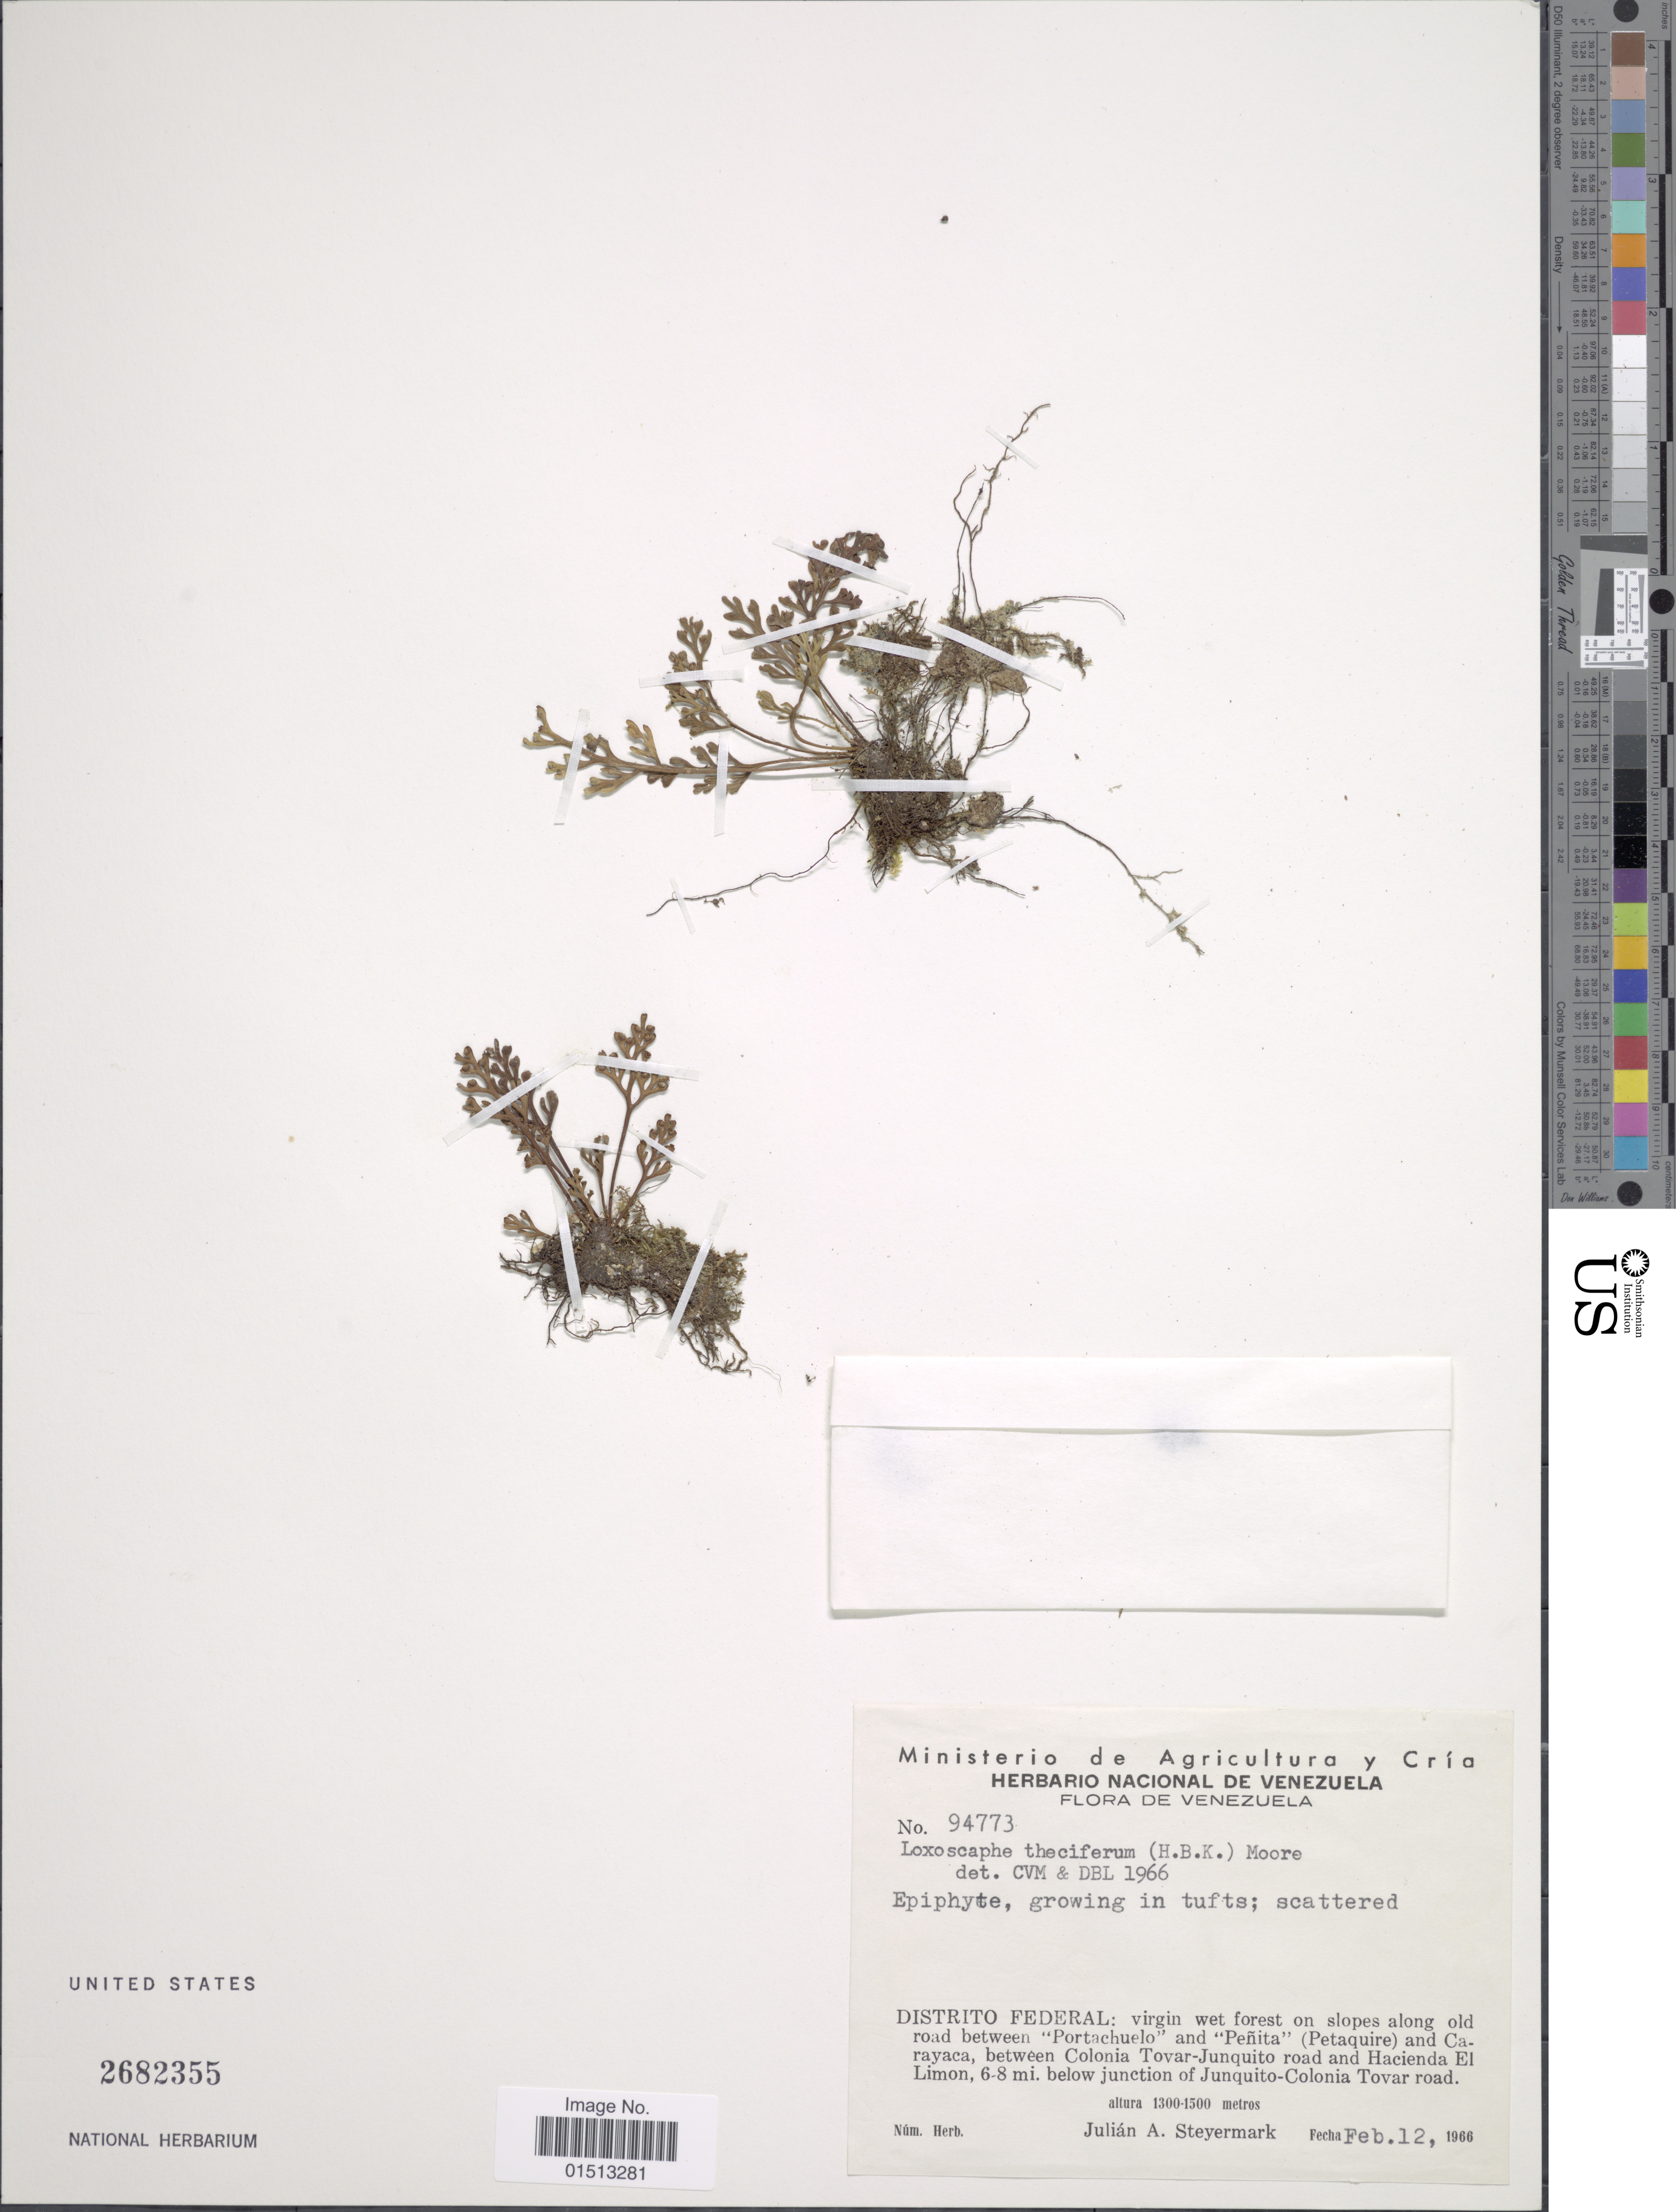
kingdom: Plantae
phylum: Tracheophyta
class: Polypodiopsida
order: Polypodiales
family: Aspleniaceae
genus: Asplenium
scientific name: Asplenium theciferum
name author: (Kunth) Mett.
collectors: J. Steyermark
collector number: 94773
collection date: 1966-02-12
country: Venezuela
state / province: Distrito Federal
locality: Distrito Federal: virgin wet forest on slopes along old road between "Portachuelo"and "Peñita"(Petaquire) and Carayaca, between Colonia Tovar-Junquito road and Hacienda El Limon, 6-8 mi. below junction of Junquito-Colonia Tovar road.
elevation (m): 1300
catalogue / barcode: US 2682355